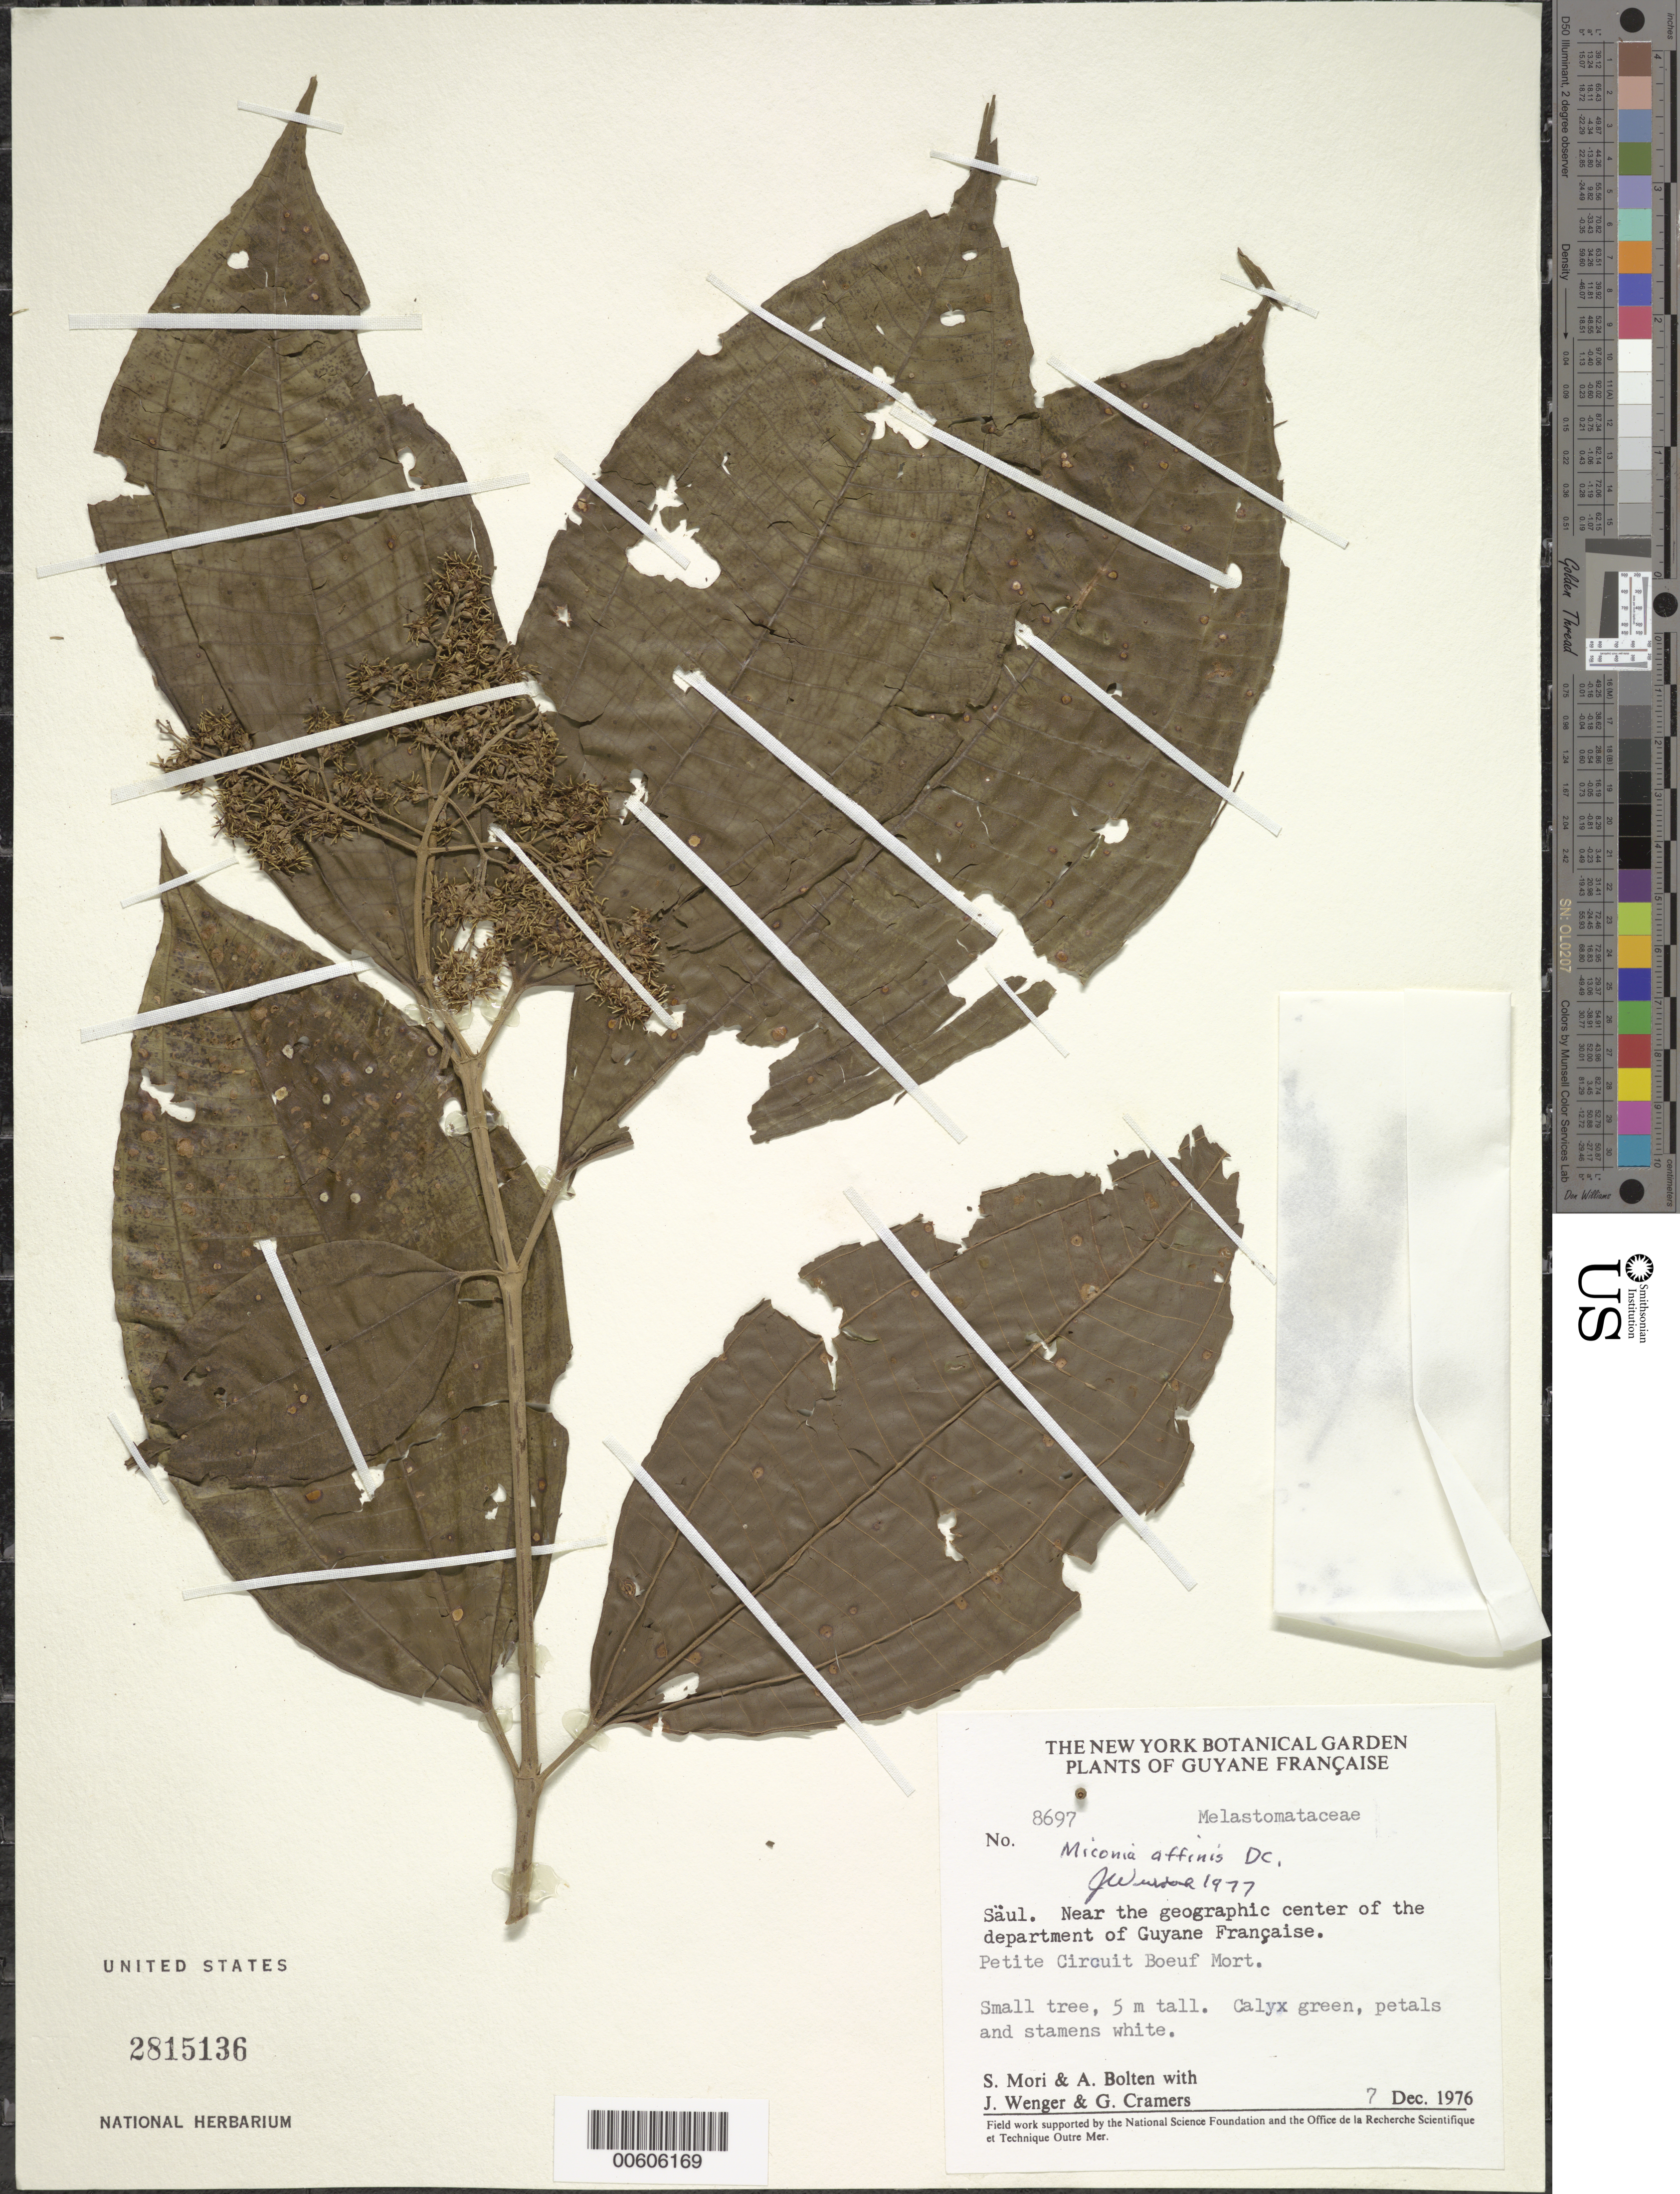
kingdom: Plantae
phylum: Tracheophyta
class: Magnoliopsida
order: Myrtales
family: Melastomataceae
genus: Miconia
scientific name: Miconia affinis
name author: DC.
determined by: Wurdack, John J., (US), US (UNITED STATES)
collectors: S. Mori, A. Bolten, J. Wenger & G. Cremers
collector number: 8697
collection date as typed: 7-Dec-76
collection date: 1976-12-07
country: French Guiana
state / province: Saint-Laurent-du-Maroni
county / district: Saül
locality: Saül, Petite Circuit Boeuf Mort, near the geographic center of the dept. of Guyane Francaise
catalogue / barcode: US 2815136